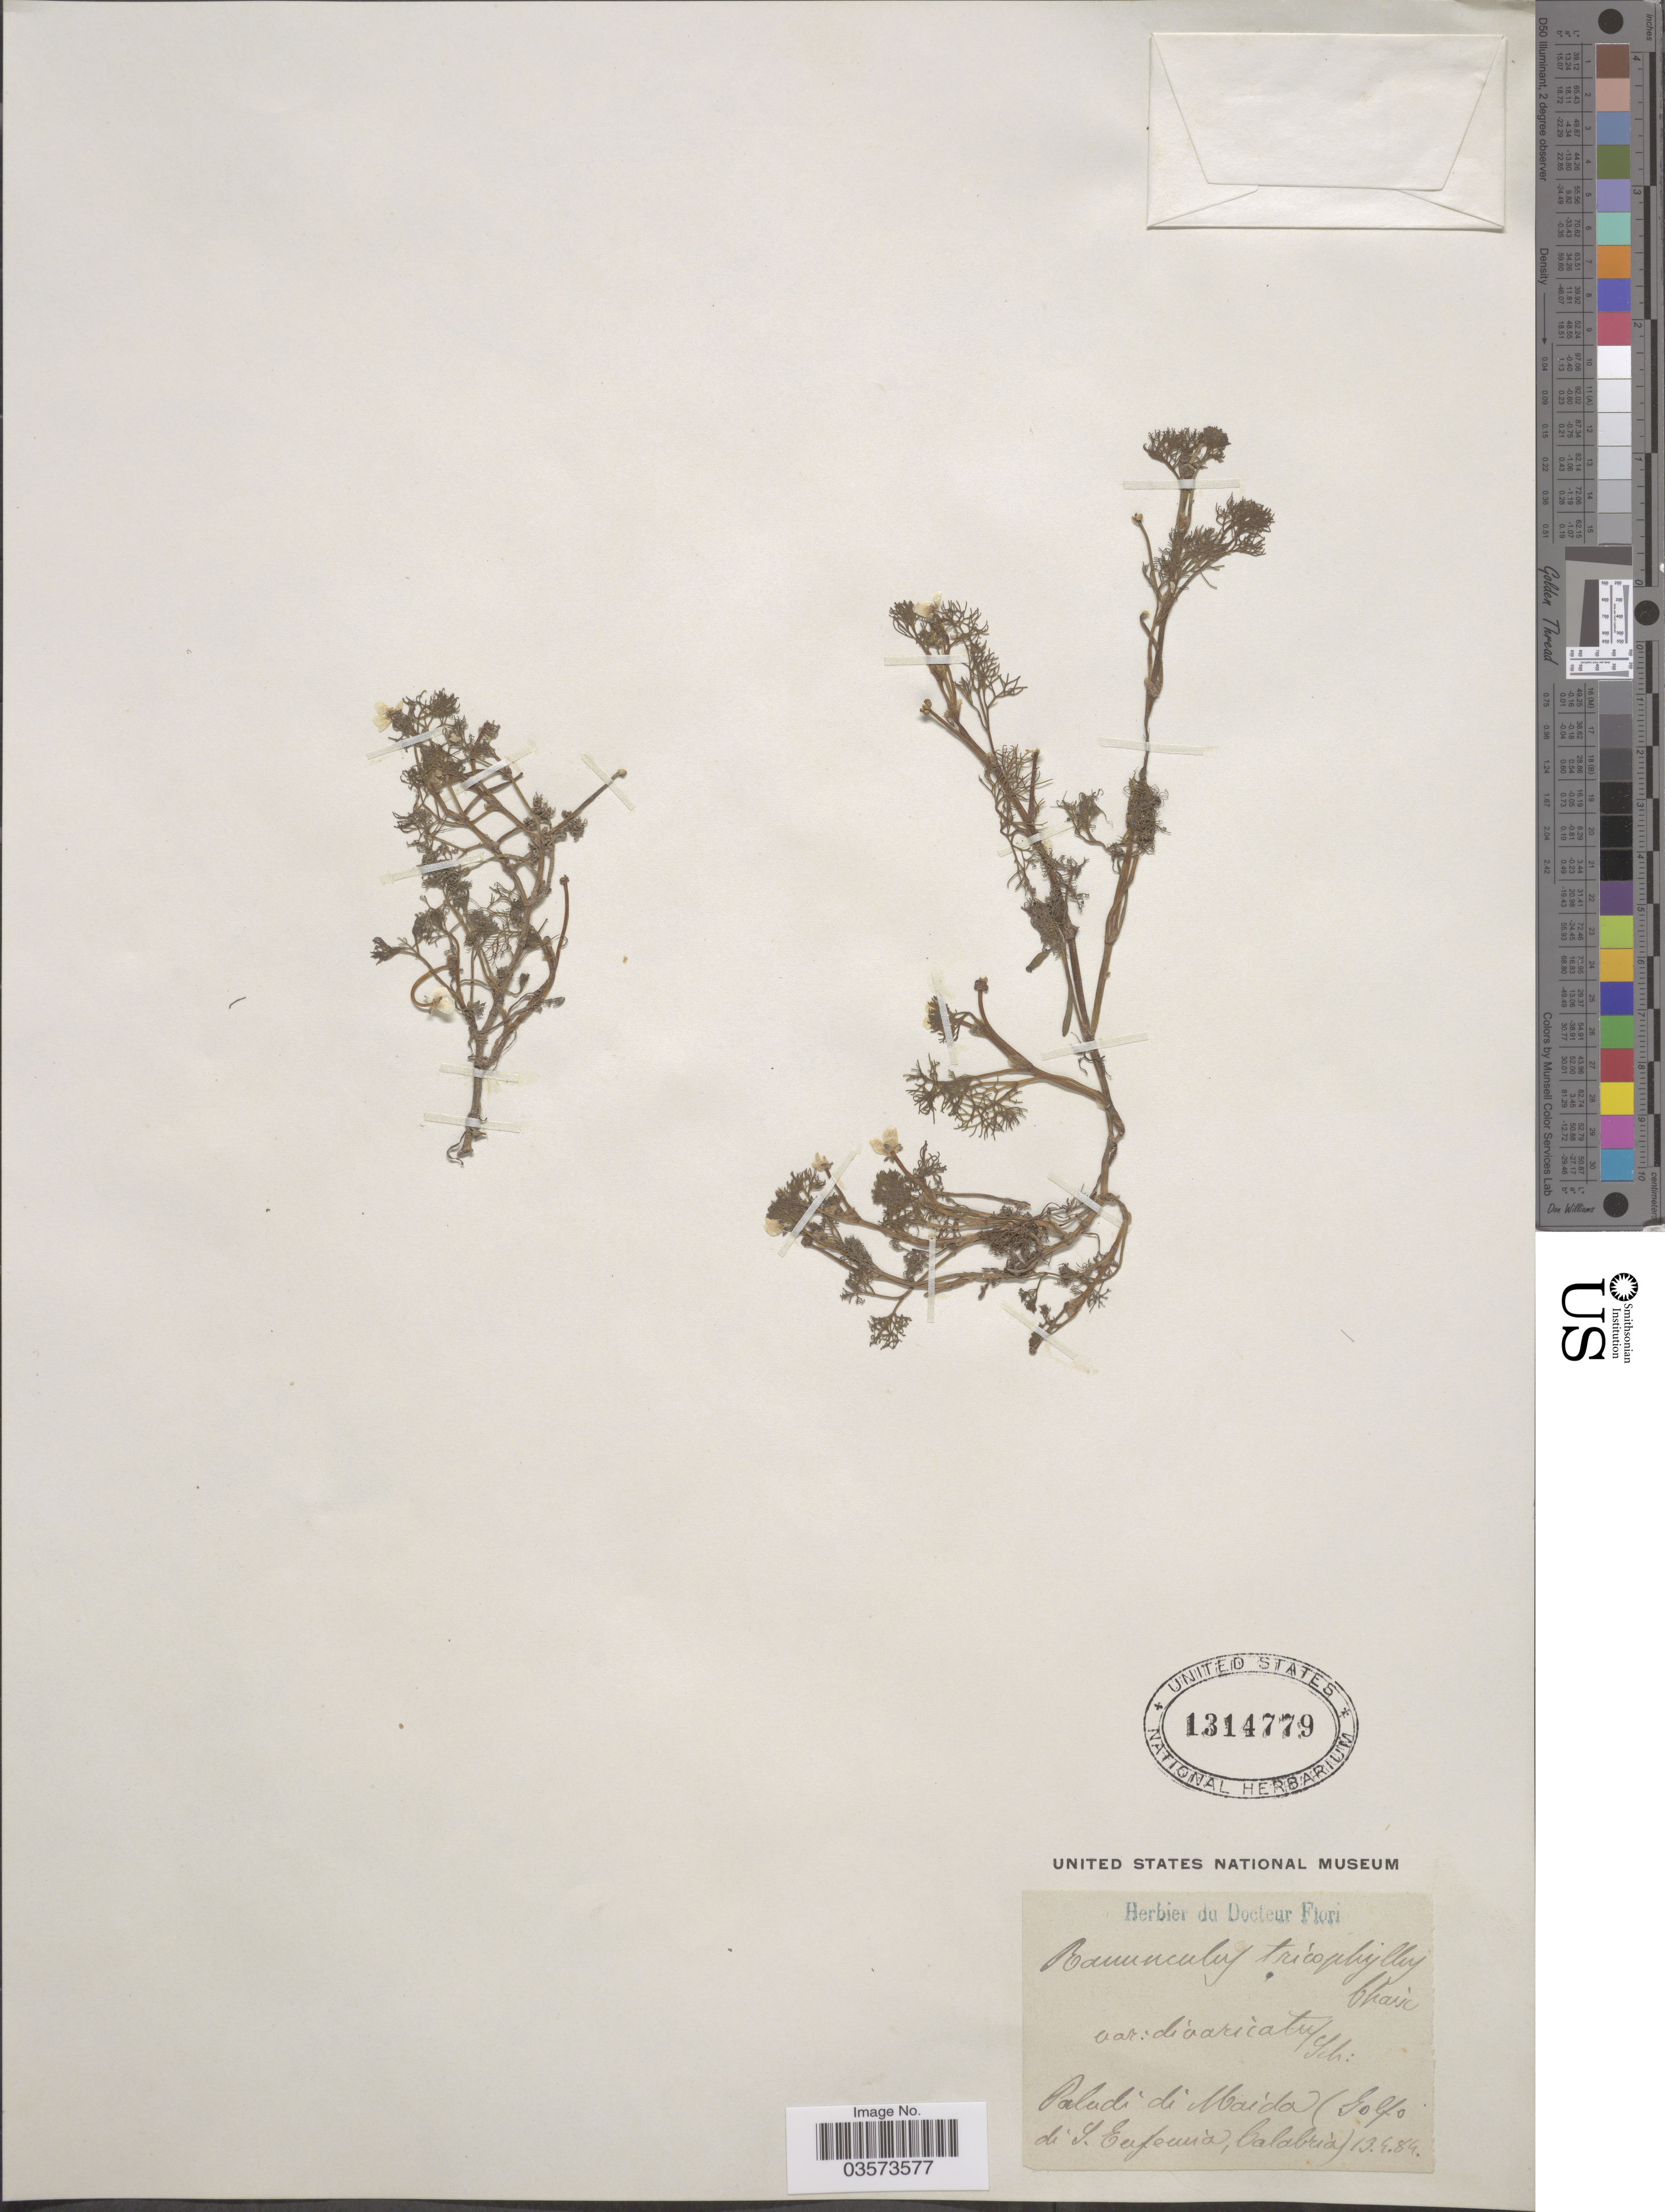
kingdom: Plantae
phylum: Tracheophyta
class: Magnoliopsida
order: Ranunculales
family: Ranunculaceae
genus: Ranunculus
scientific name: Ranunculus trichophyllus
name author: Chaix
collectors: ex herb. Docteur Fiori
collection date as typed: Transcribed d/m/y: 13/4/84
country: Italy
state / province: Calabria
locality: Paladi di Maida (Golfo di L. Eerfennia). [interpreted]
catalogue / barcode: US 1314779